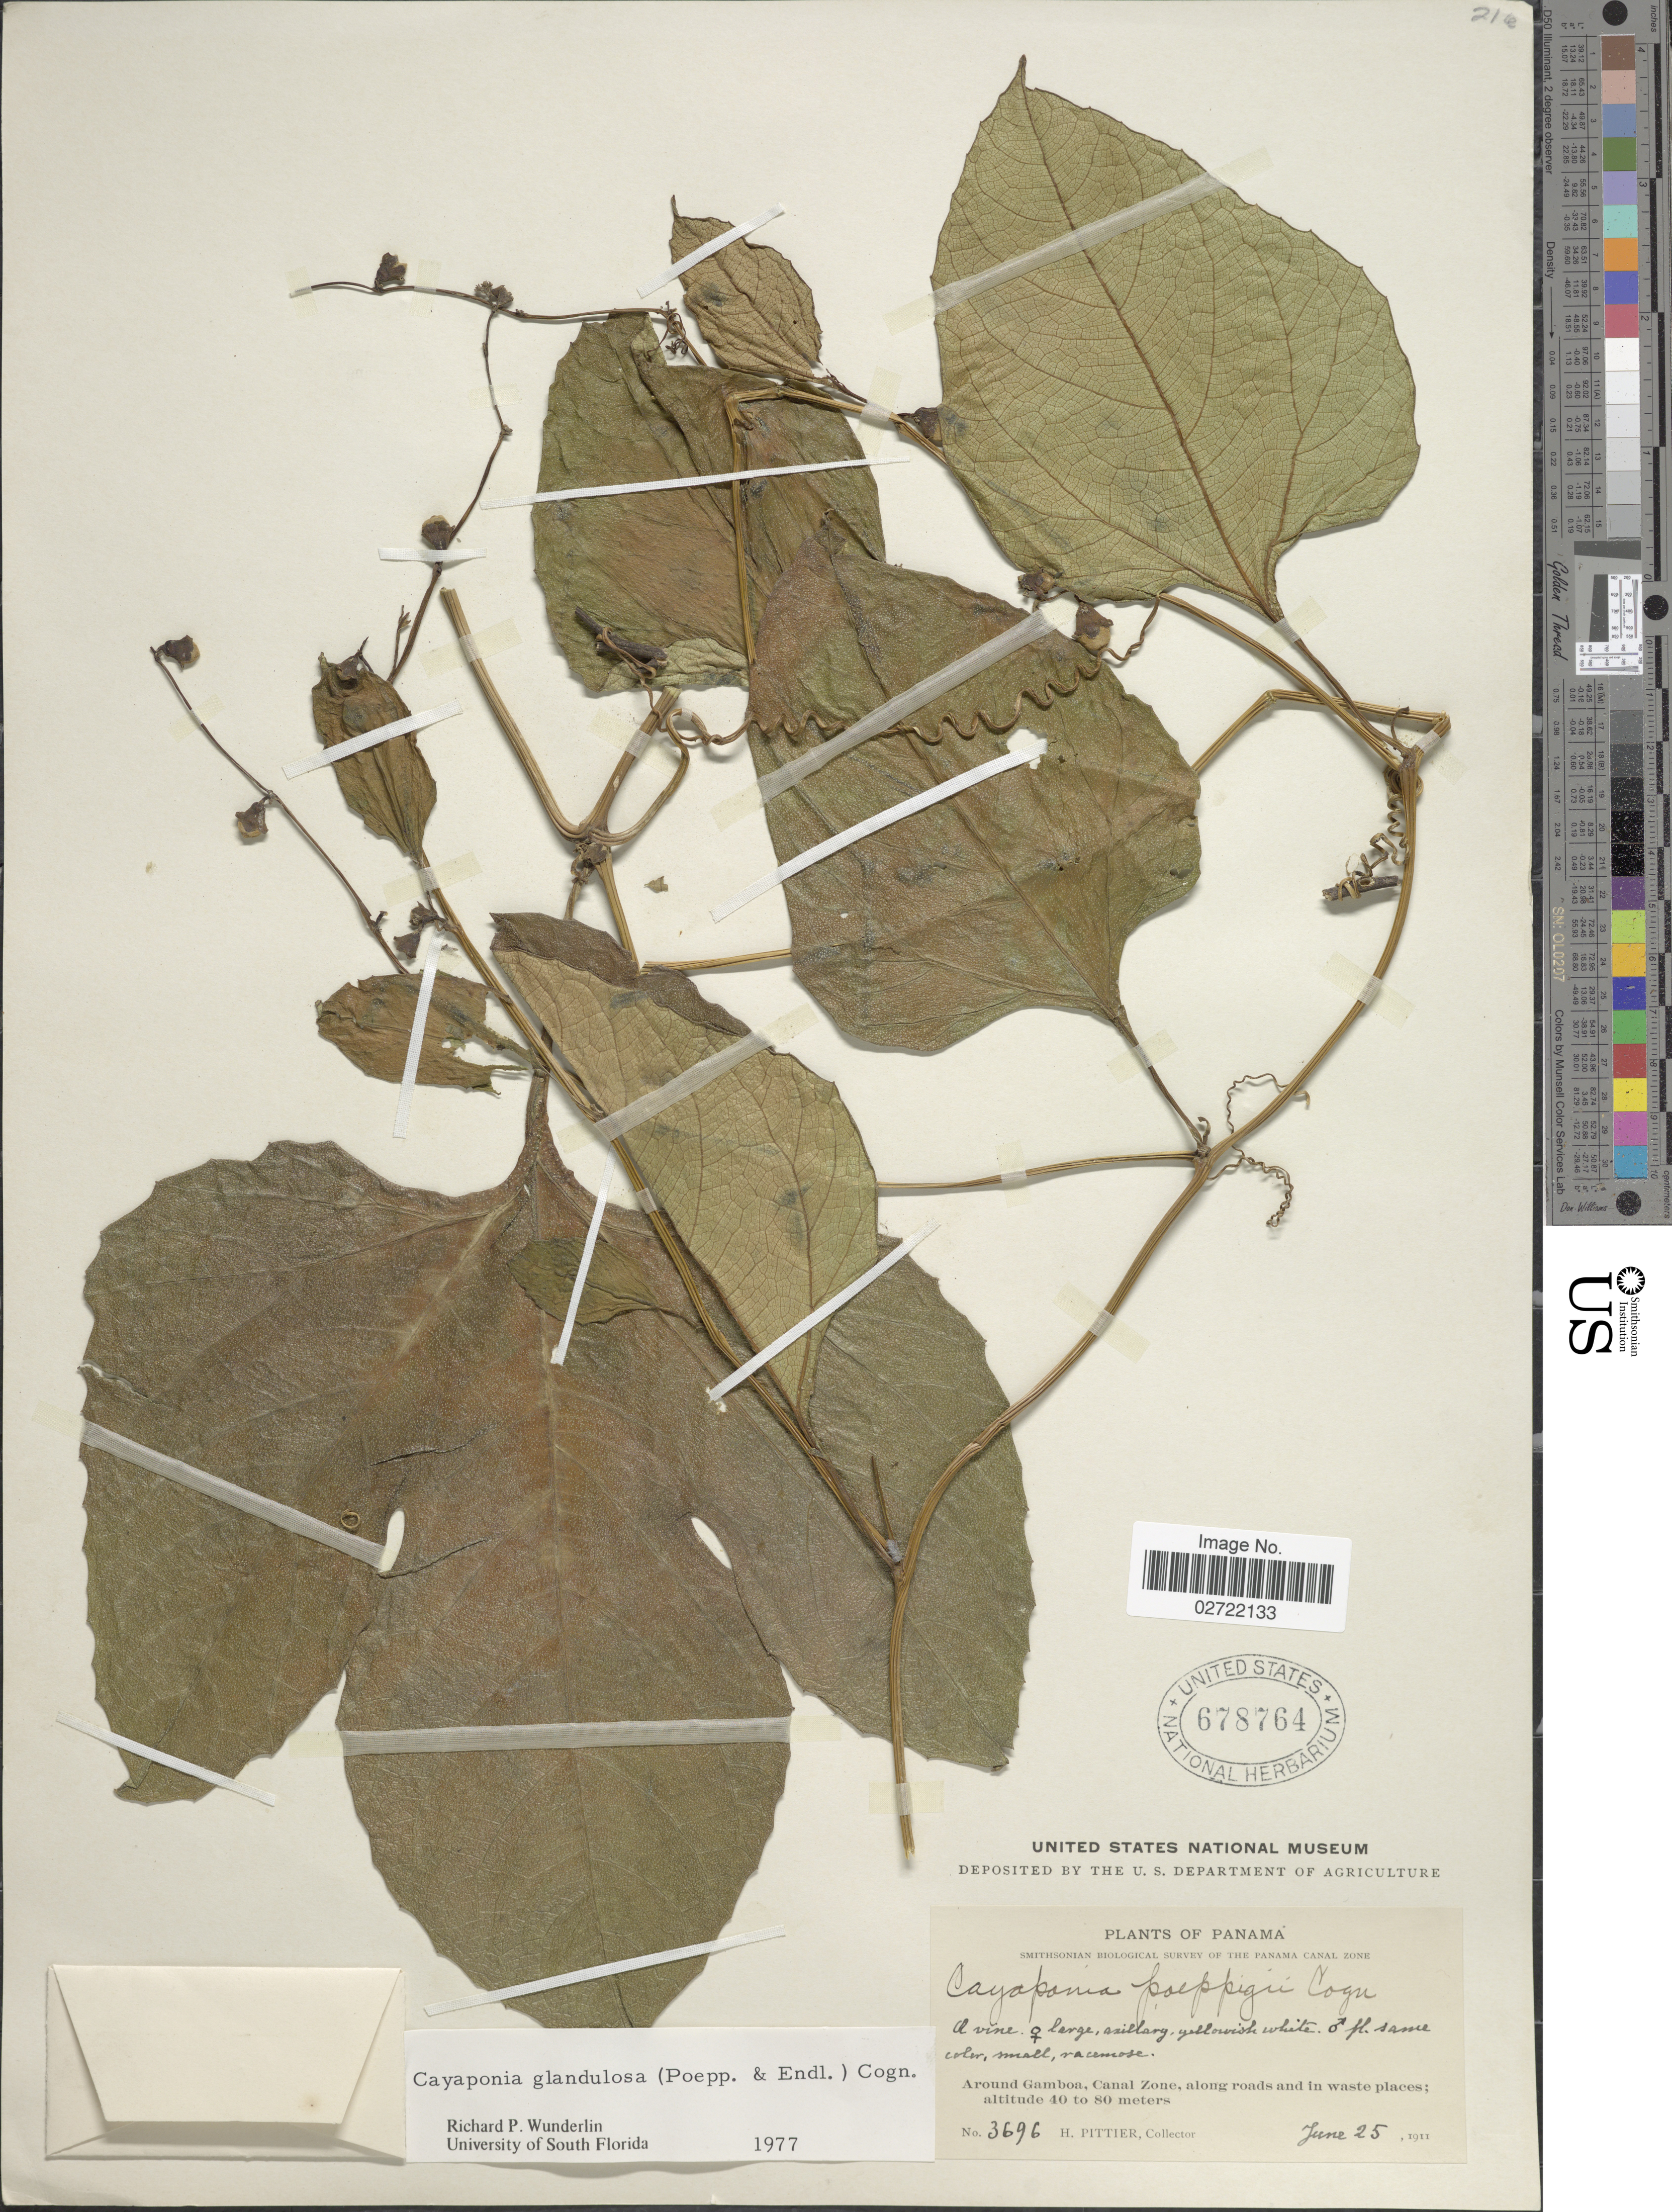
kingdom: Plantae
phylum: Tracheophyta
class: Magnoliopsida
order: Cucurbitales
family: Cucurbitaceae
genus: Cayaponia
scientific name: Cayaponia glandulosa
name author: (Poepp. & Endl.) Cogn.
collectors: H. F. Pittier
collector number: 3696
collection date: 1911-06-25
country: Panama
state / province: Colón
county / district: Canal Zone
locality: Around Gamboa, Canal Zone, along roads and in waste places.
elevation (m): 40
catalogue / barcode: US 678764